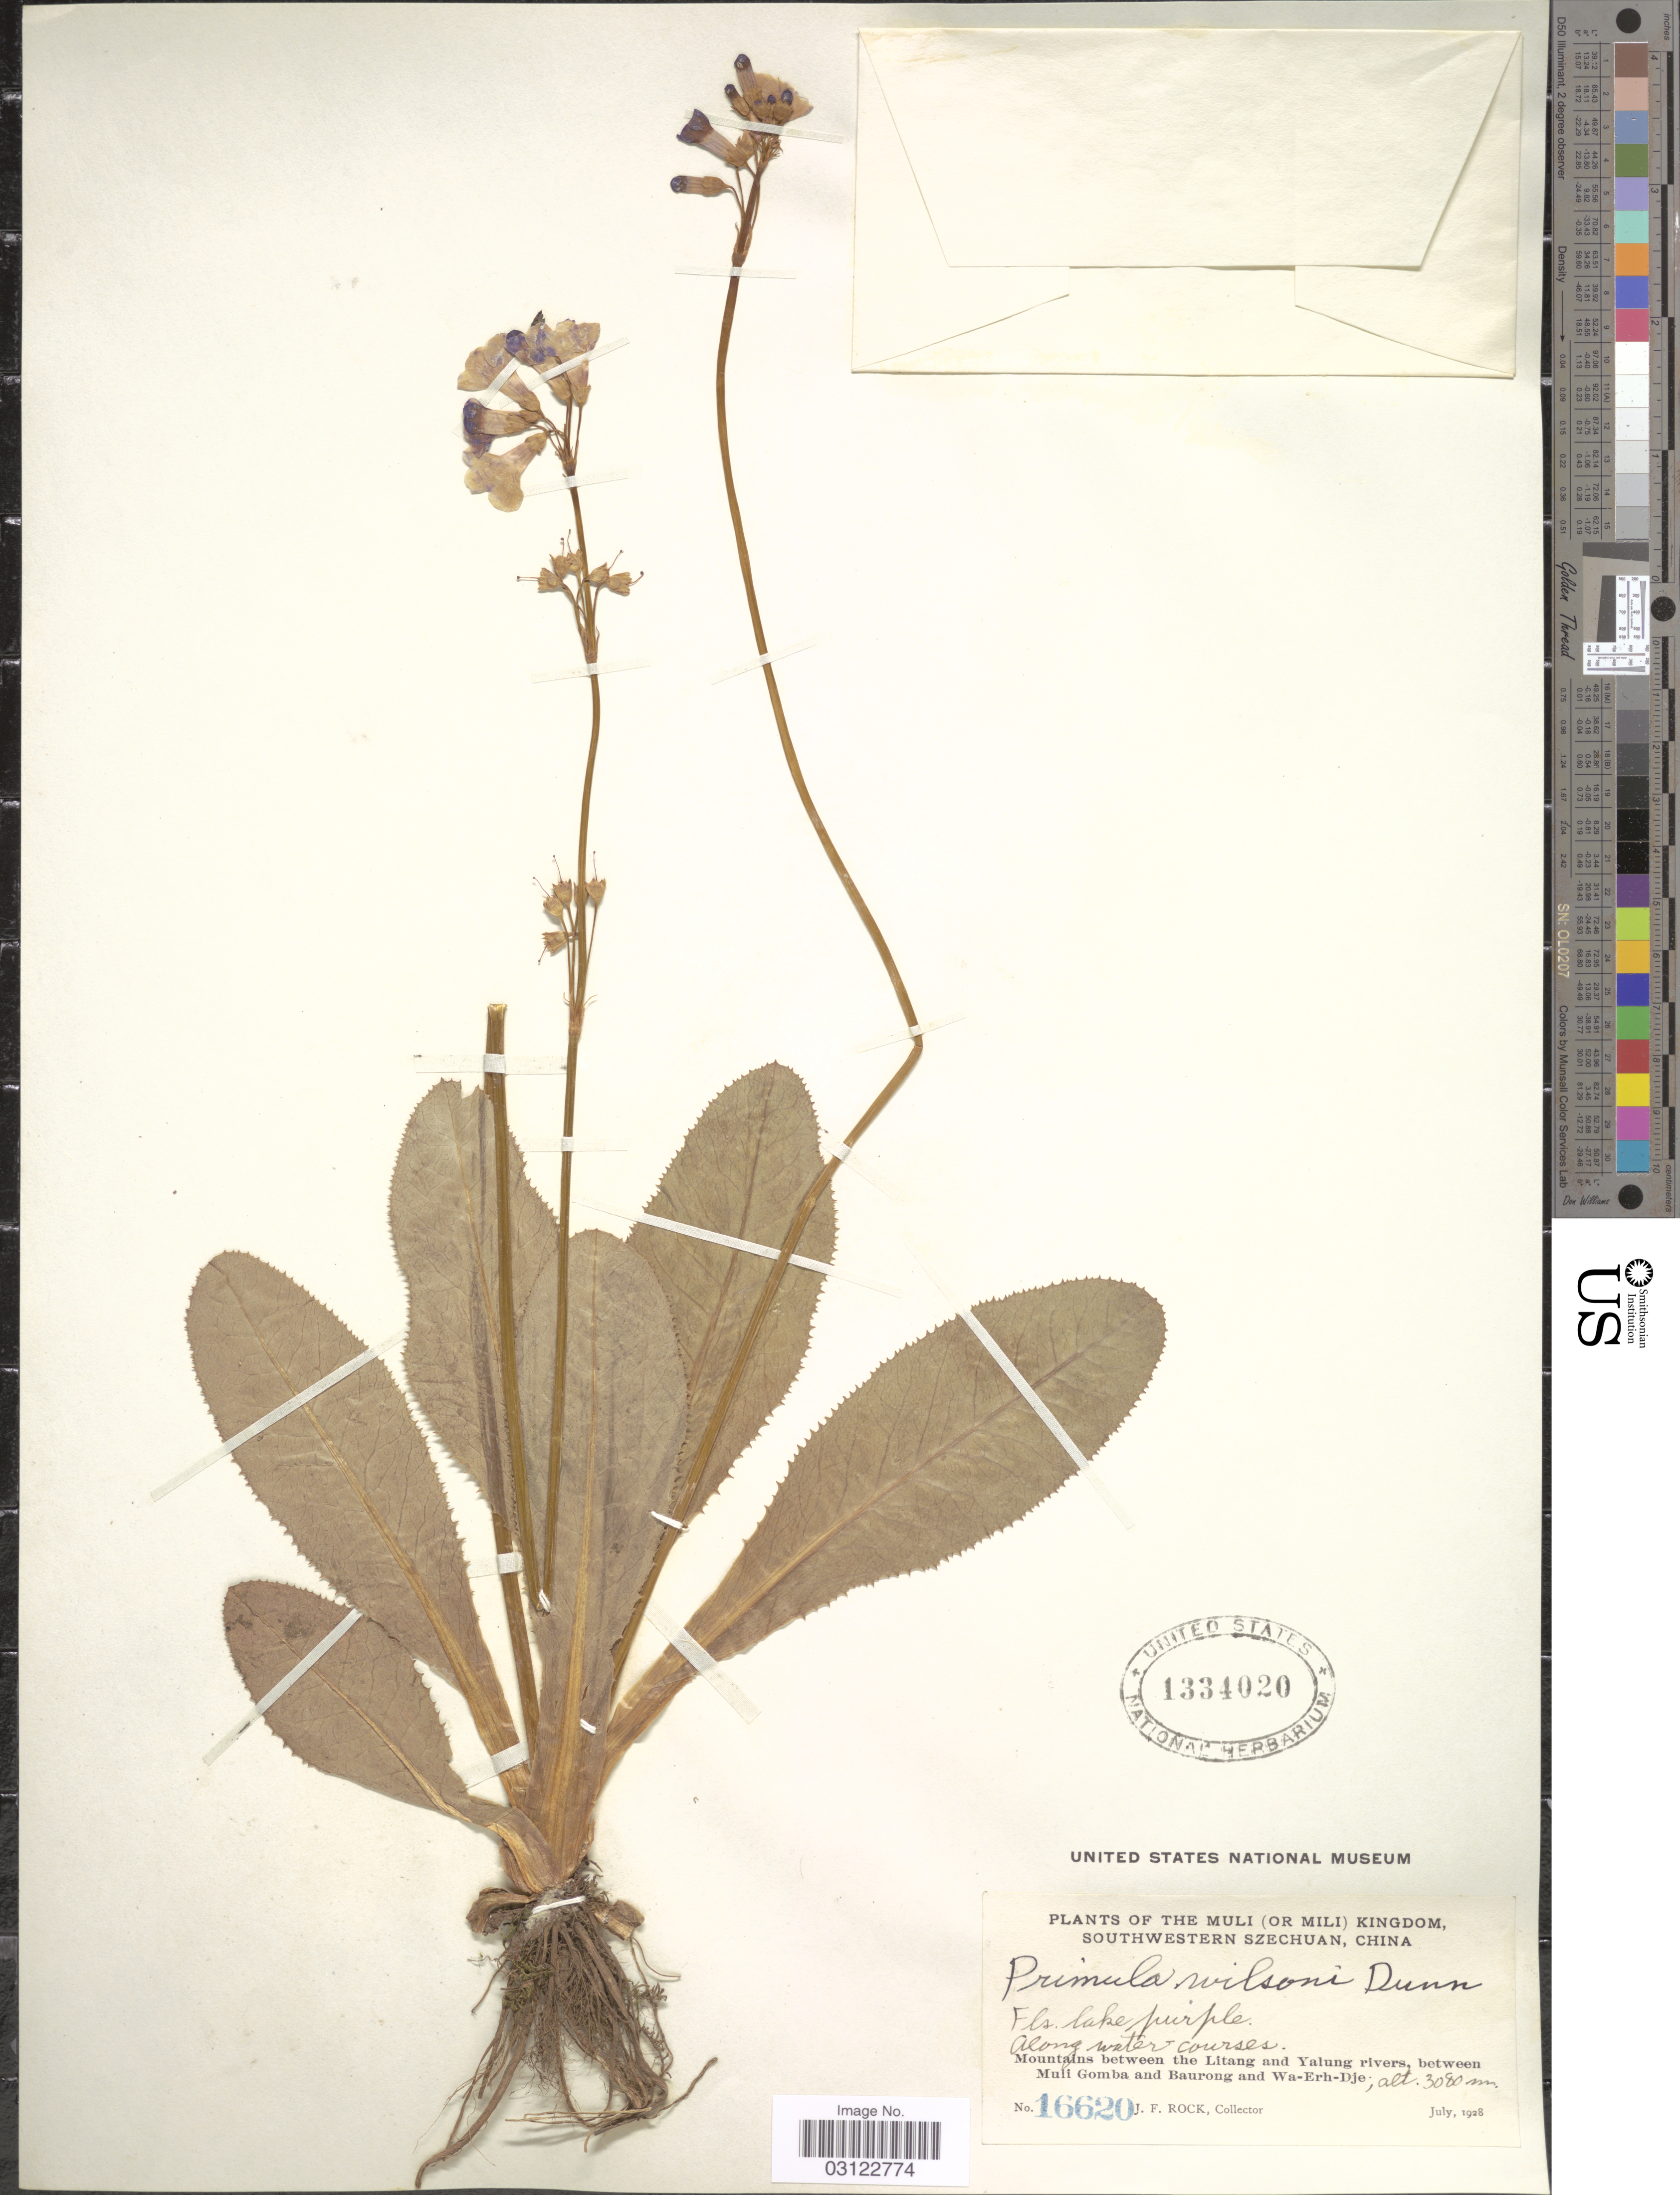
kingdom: Plantae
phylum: Tracheophyta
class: Magnoliopsida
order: Ericales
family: Primulaceae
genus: Primula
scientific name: Primula wilsonii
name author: Dunn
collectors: J. Rock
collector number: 16620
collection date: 1928-07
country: China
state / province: Sichuan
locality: The Muli (or Mili) Kingdom, Southwestern Szechuan. Along water courses. Mountains between the Litang and Yalung rivers, between Muli Gomba and Baurong and Wa-Erh-Dje.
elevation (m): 3080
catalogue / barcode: US 1334020